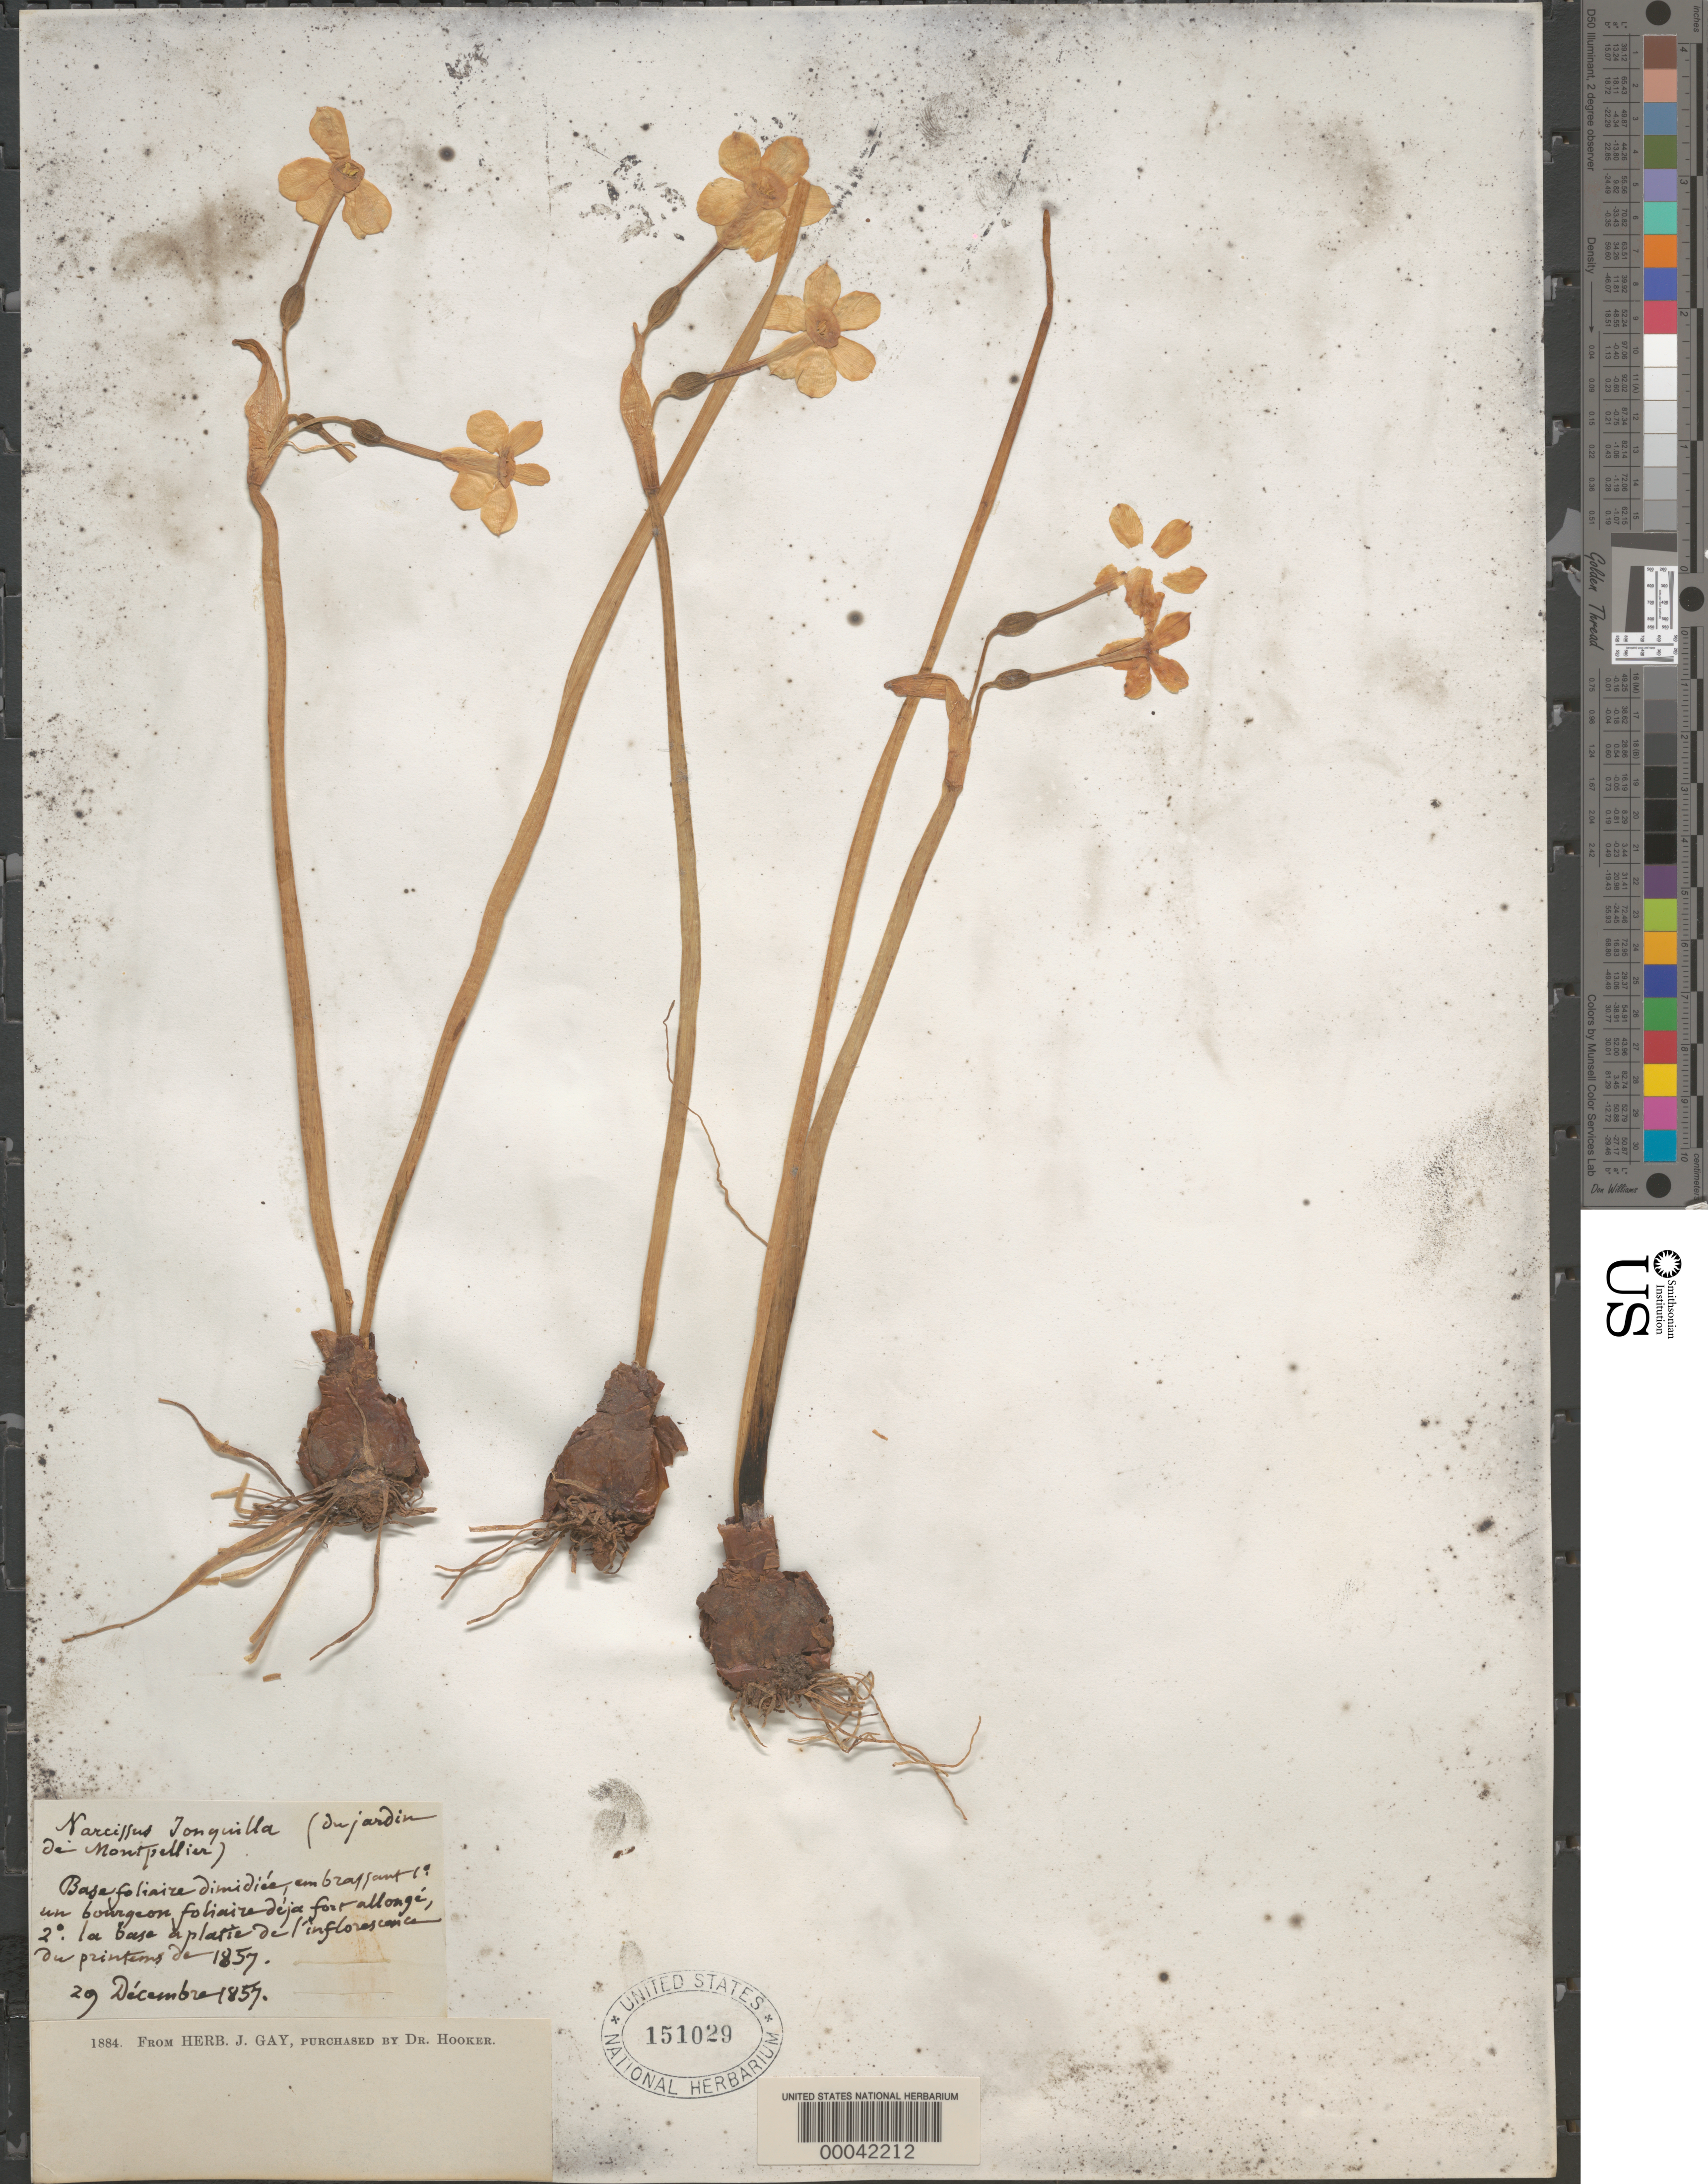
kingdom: Plantae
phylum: Tracheophyta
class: Liliopsida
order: Asparagales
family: Amaryllidaceae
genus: Narcissus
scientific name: Narcissus jonquilla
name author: L.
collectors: J. Gay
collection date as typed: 21 -- 1857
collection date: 1857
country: France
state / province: Occitanie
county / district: Hérault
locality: Jardin de montpellier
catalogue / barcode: US 151029